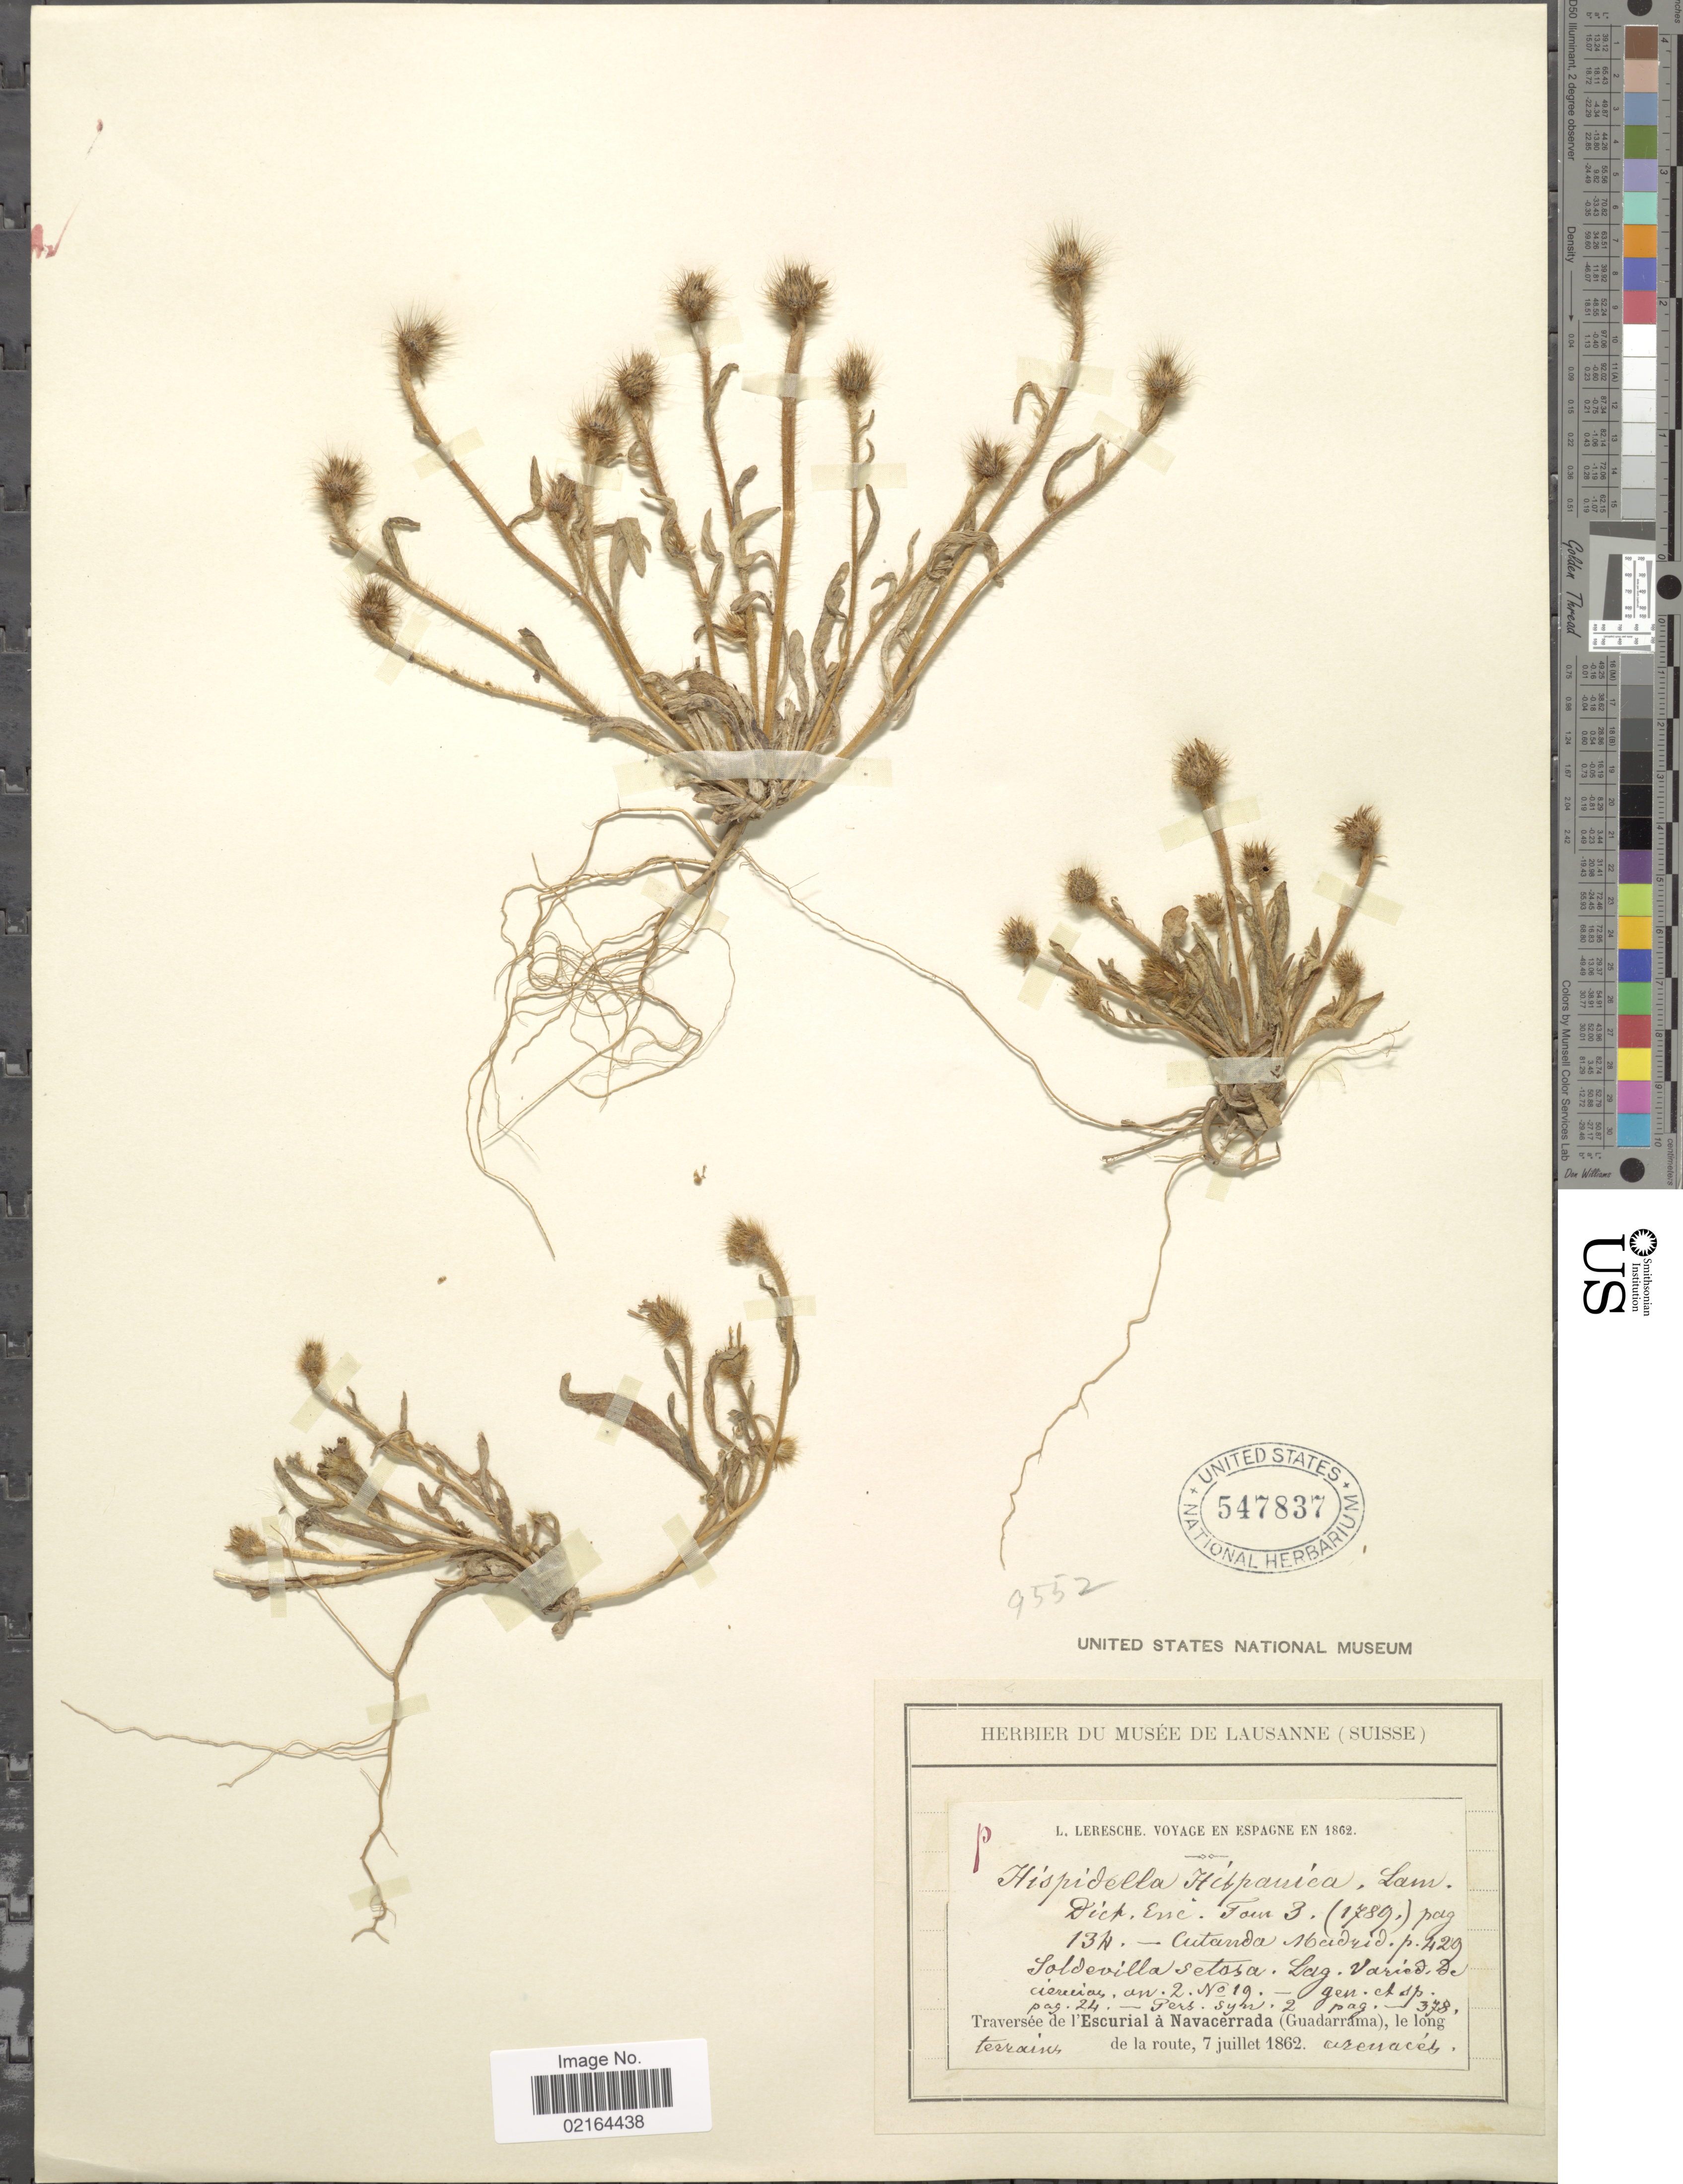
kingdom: Plantae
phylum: Tracheophyta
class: Magnoliopsida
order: Asterales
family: Asteraceae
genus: Hispidella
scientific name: Hispidella hispanica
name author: Lam.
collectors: L. Leresche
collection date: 1862-07-07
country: Spain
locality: Voyage en Espagne, Traversee de l'Escurial a Navacerrada (Guadarrama), le long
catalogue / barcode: US 547837